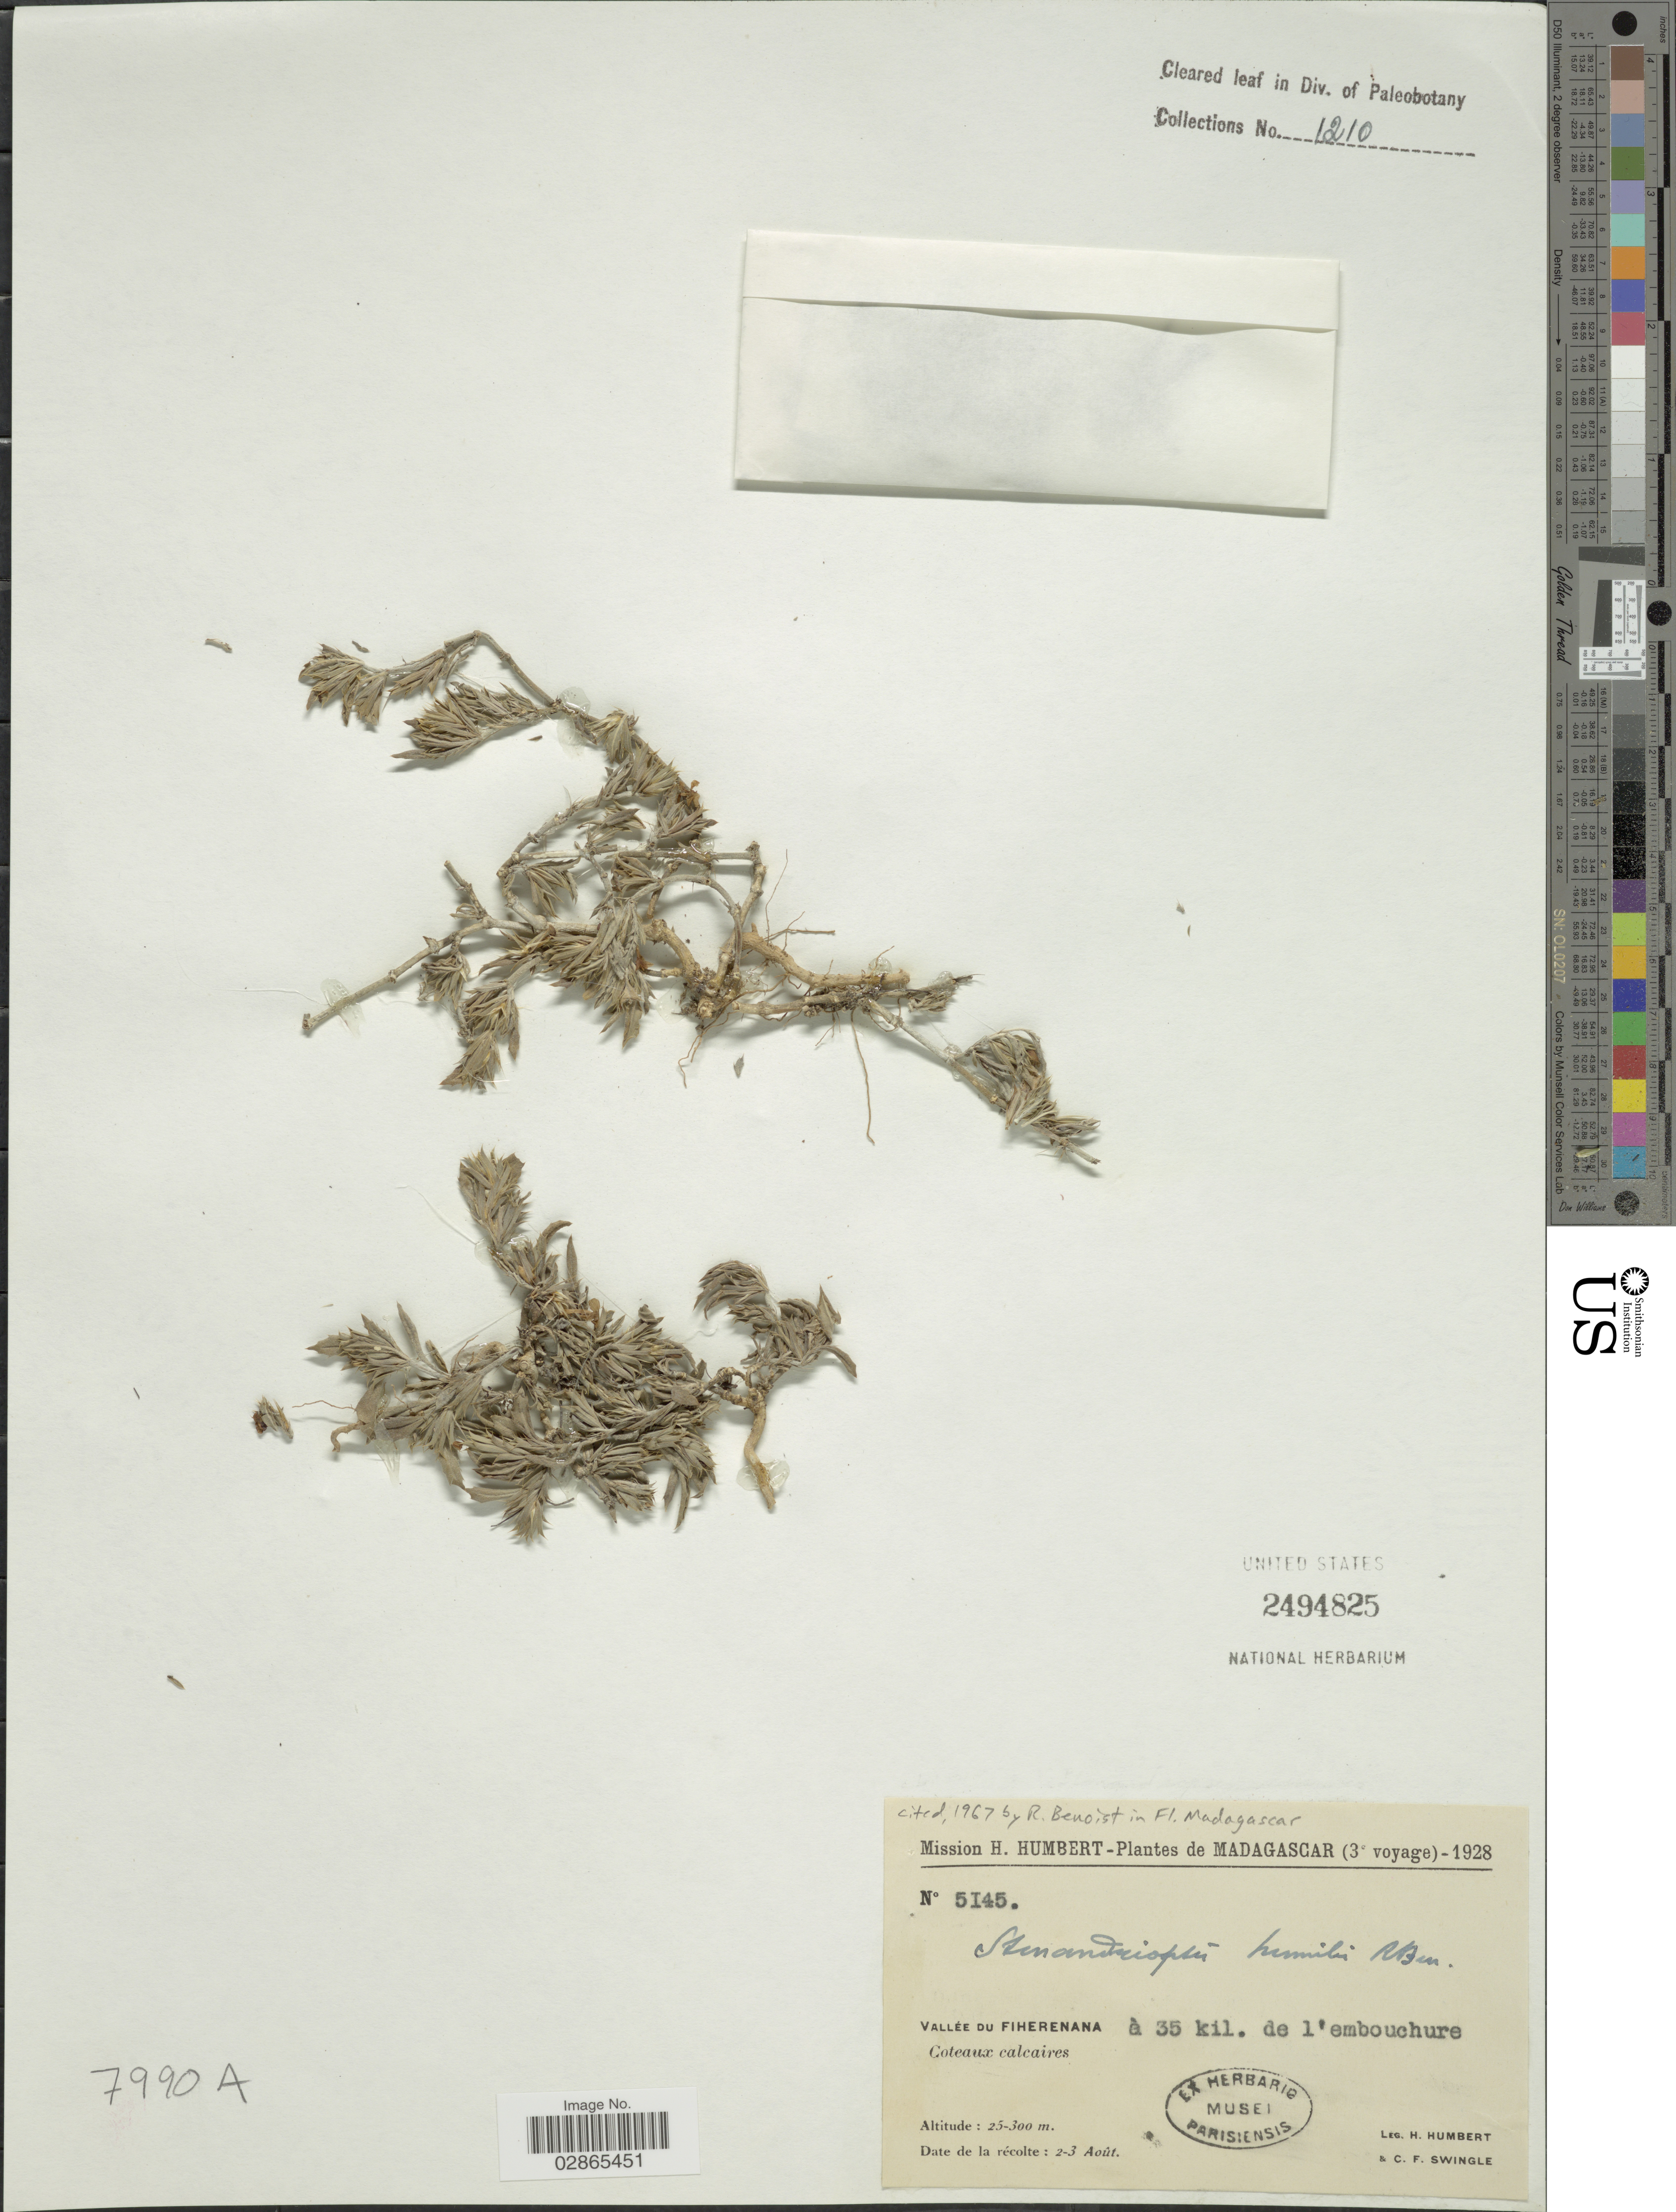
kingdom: Plantae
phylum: Tracheophyta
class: Magnoliopsida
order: Lamiales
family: Acanthaceae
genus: Stenandrium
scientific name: Stenandrium humile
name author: (Benoist) Vollesen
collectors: H. Humbert & C. Swingle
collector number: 5145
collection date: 1928-08-02/1928-08-03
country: Madagascar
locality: Vallée Du Fiherenana à 35 kil. de l'embouchure.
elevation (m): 25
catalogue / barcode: US 2494825